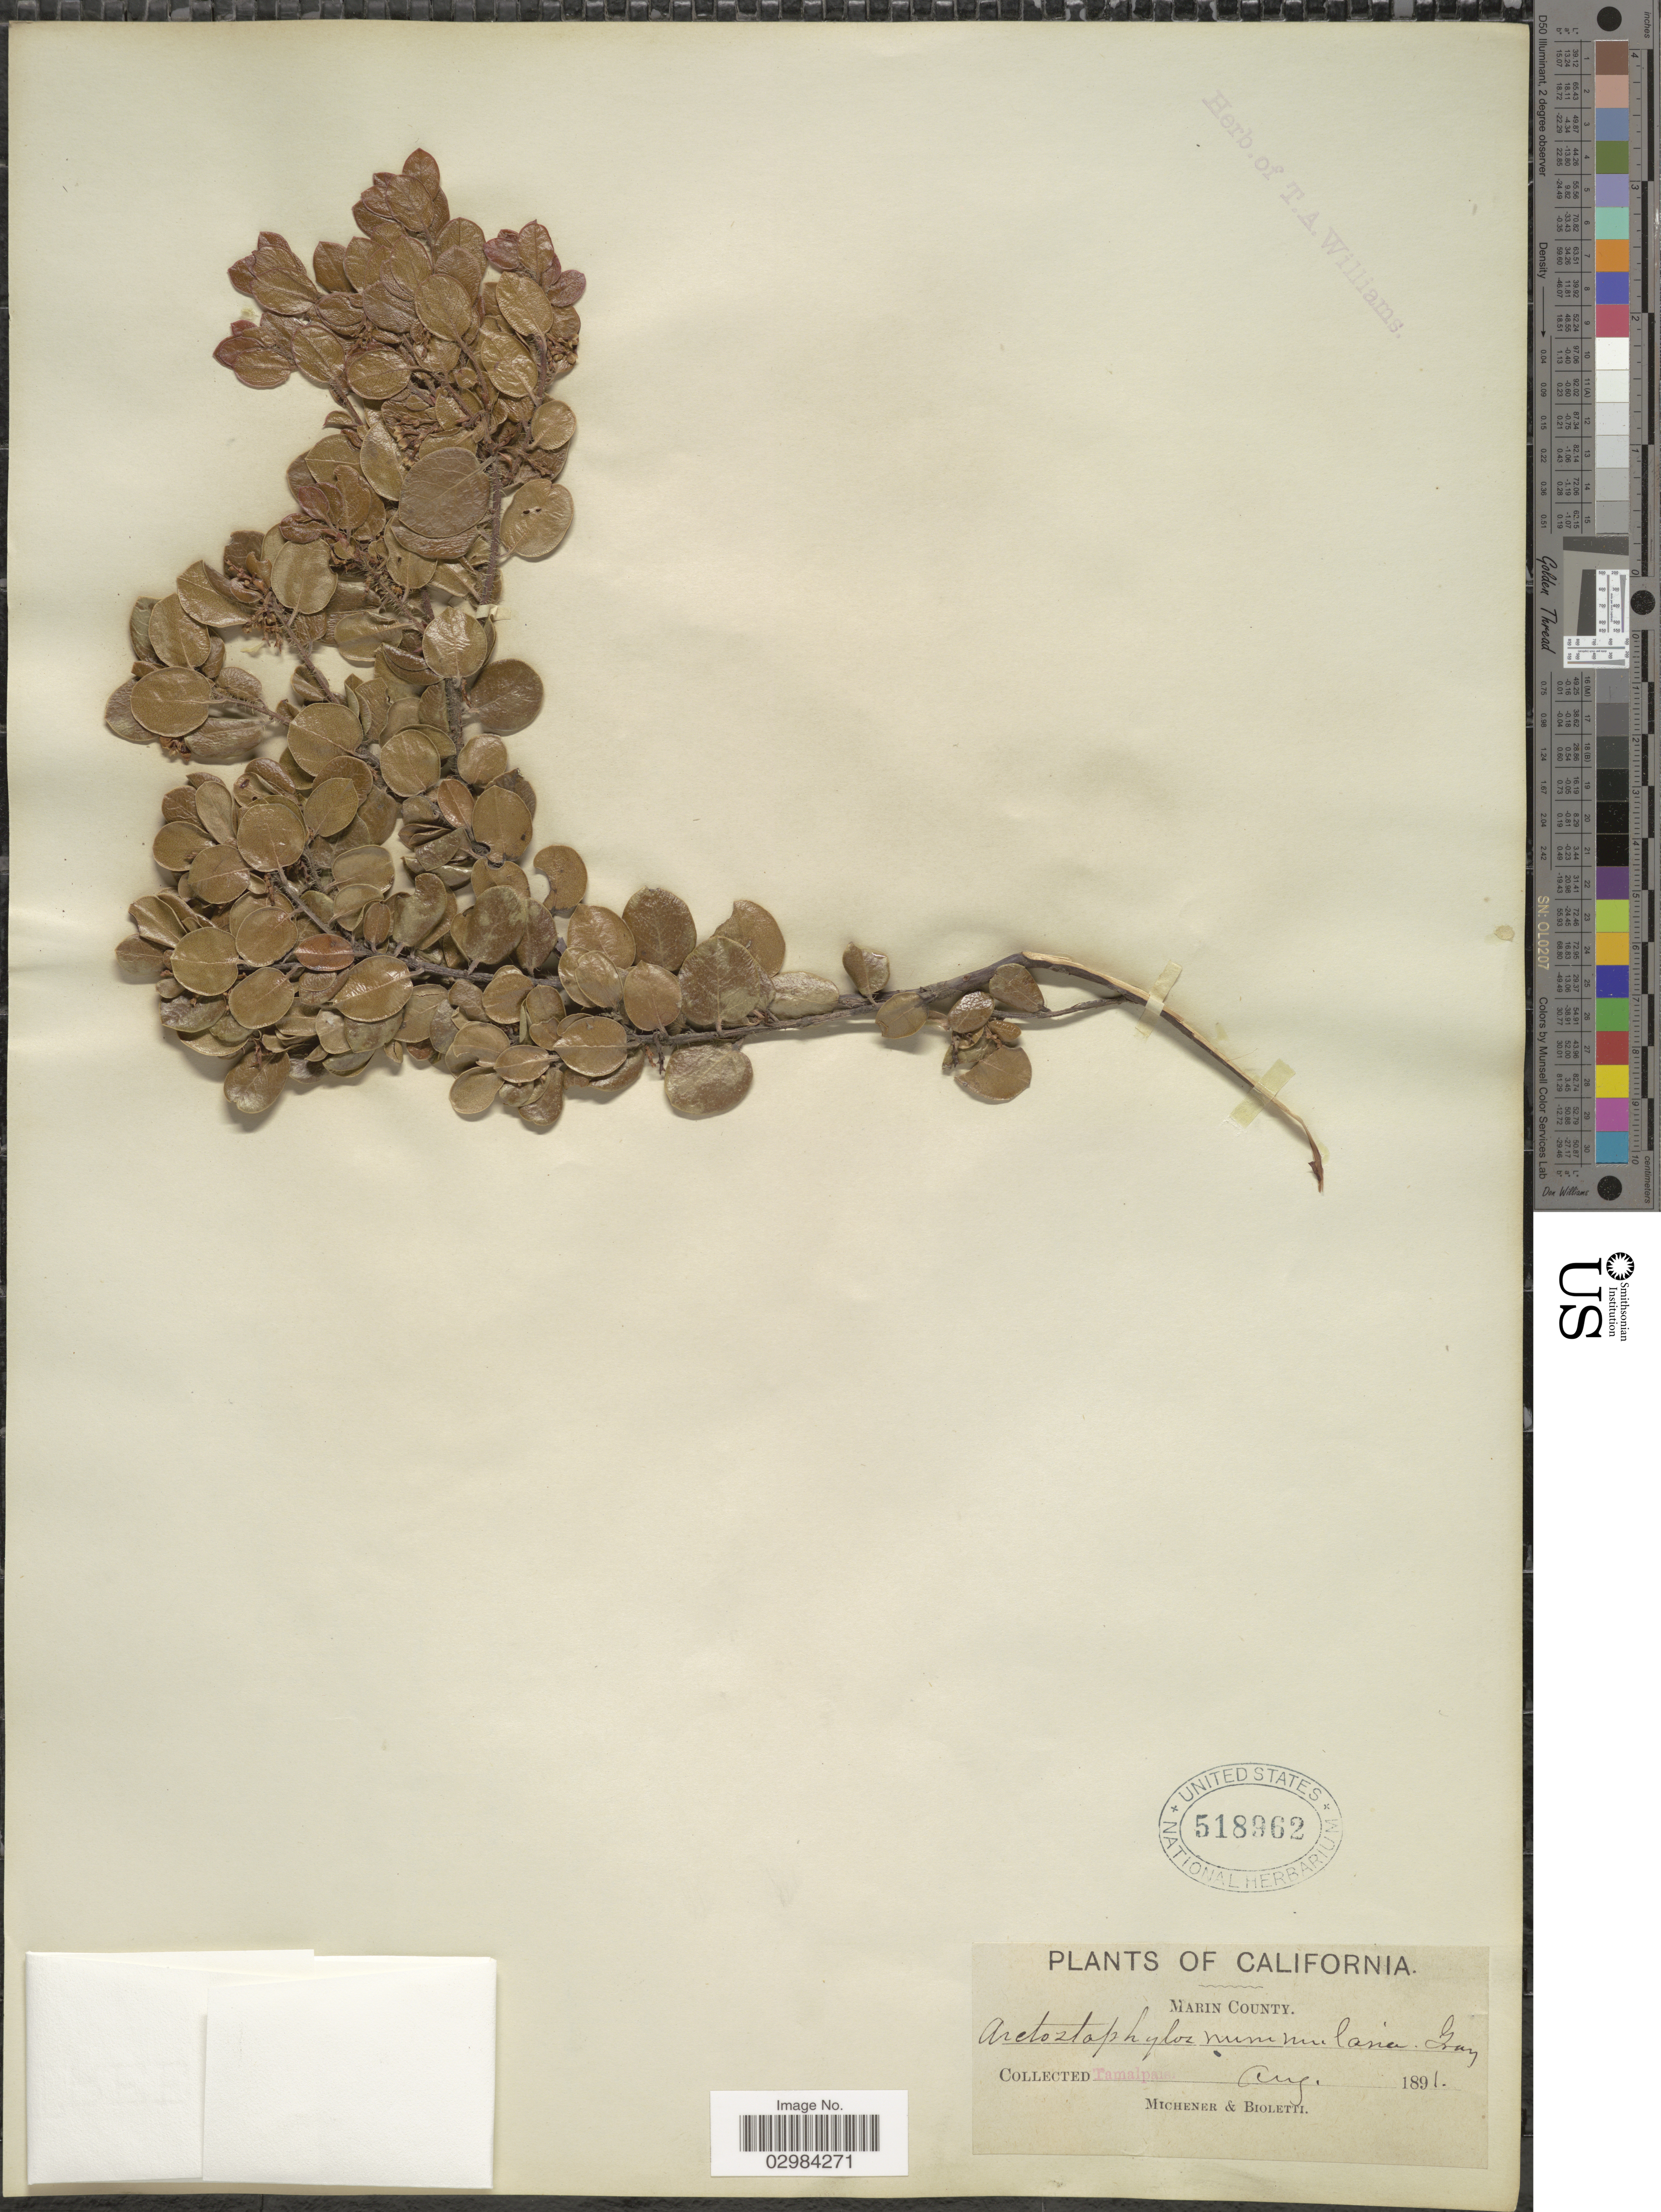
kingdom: Plantae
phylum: Tracheophyta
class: Magnoliopsida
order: Ericales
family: Ericaceae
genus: Arctostaphylos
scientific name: Arctostaphylos nummularia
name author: A. Gray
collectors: -. Michener & -- Bioletti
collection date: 1891-08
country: United States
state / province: California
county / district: Marin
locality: Marin County, Tamalpais.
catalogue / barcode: US 518962